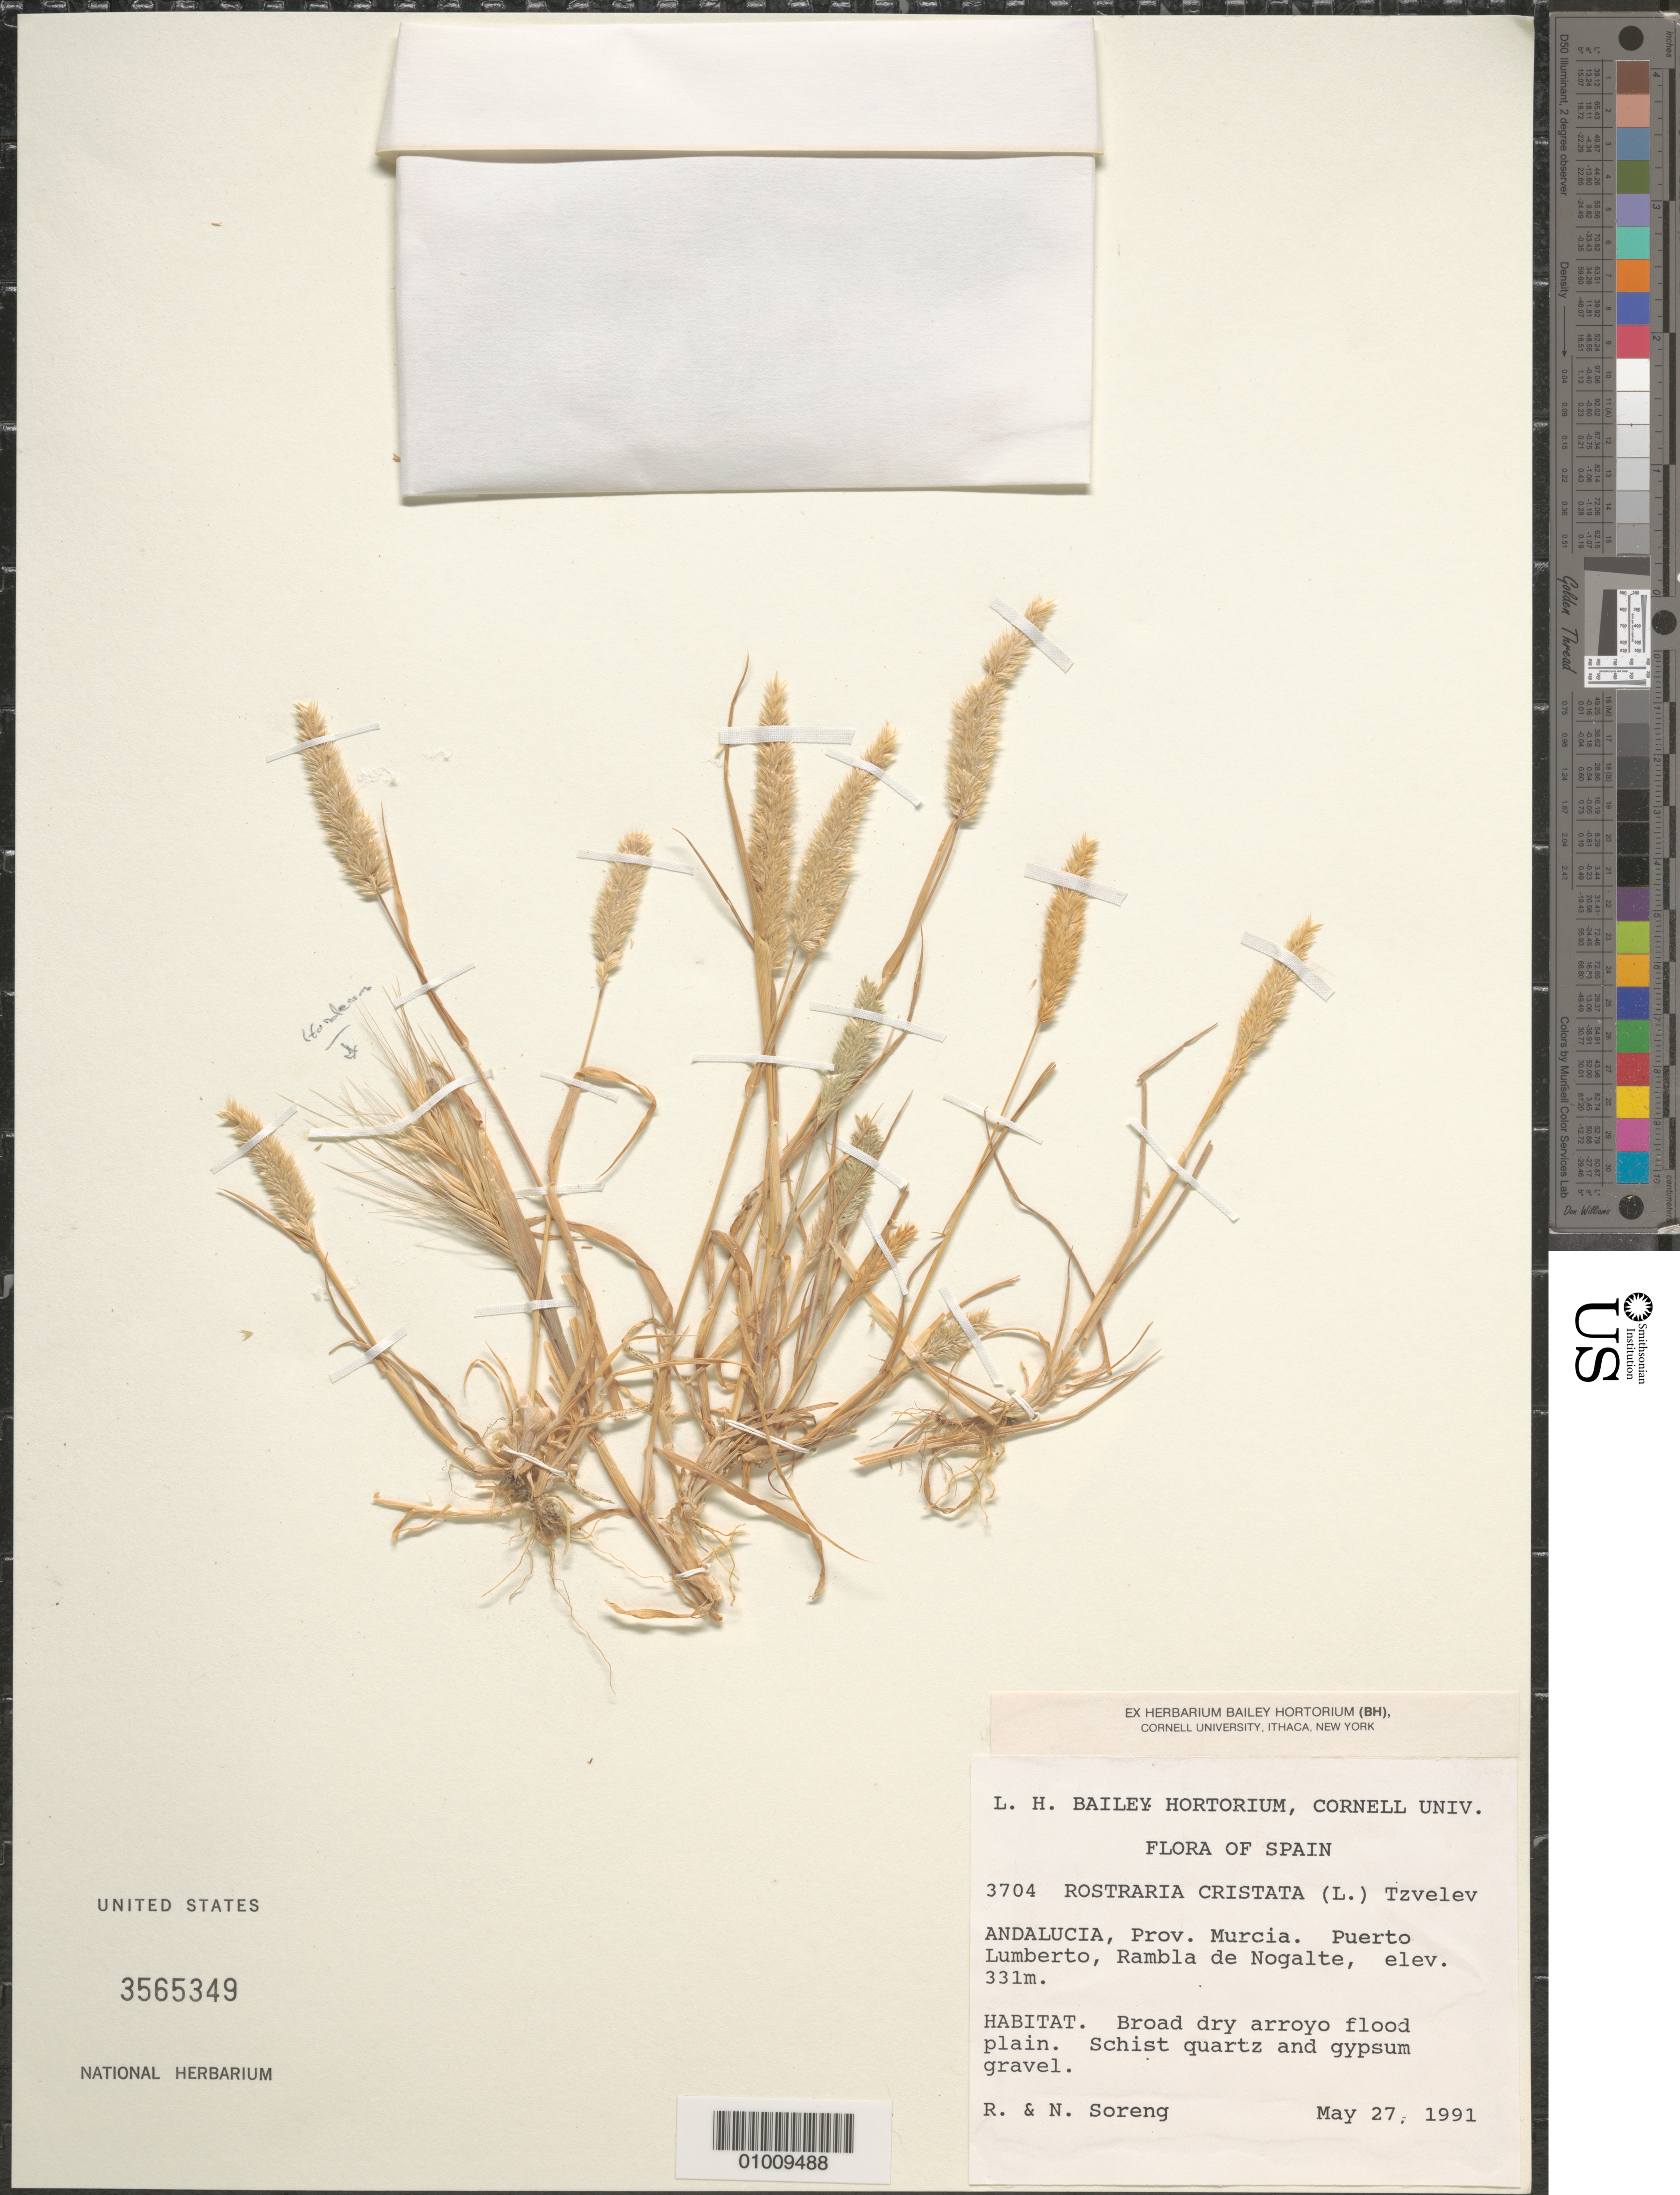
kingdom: Plantae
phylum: Tracheophyta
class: Liliopsida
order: Poales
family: Poaceae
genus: Rostraria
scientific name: Rostraria cristata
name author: (L.) Tzvelev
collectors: R. J. Soreng & N. L. Soreng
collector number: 3704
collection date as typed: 27 May 1991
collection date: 1991-05-27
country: Spain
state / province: Andalucia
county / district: Murcia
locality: Puerto Lumberto, Rambla de Nogalte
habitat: Broad dry arroyo flood plain. Schist quartz and gypsum gravel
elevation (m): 331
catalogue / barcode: US 3565349